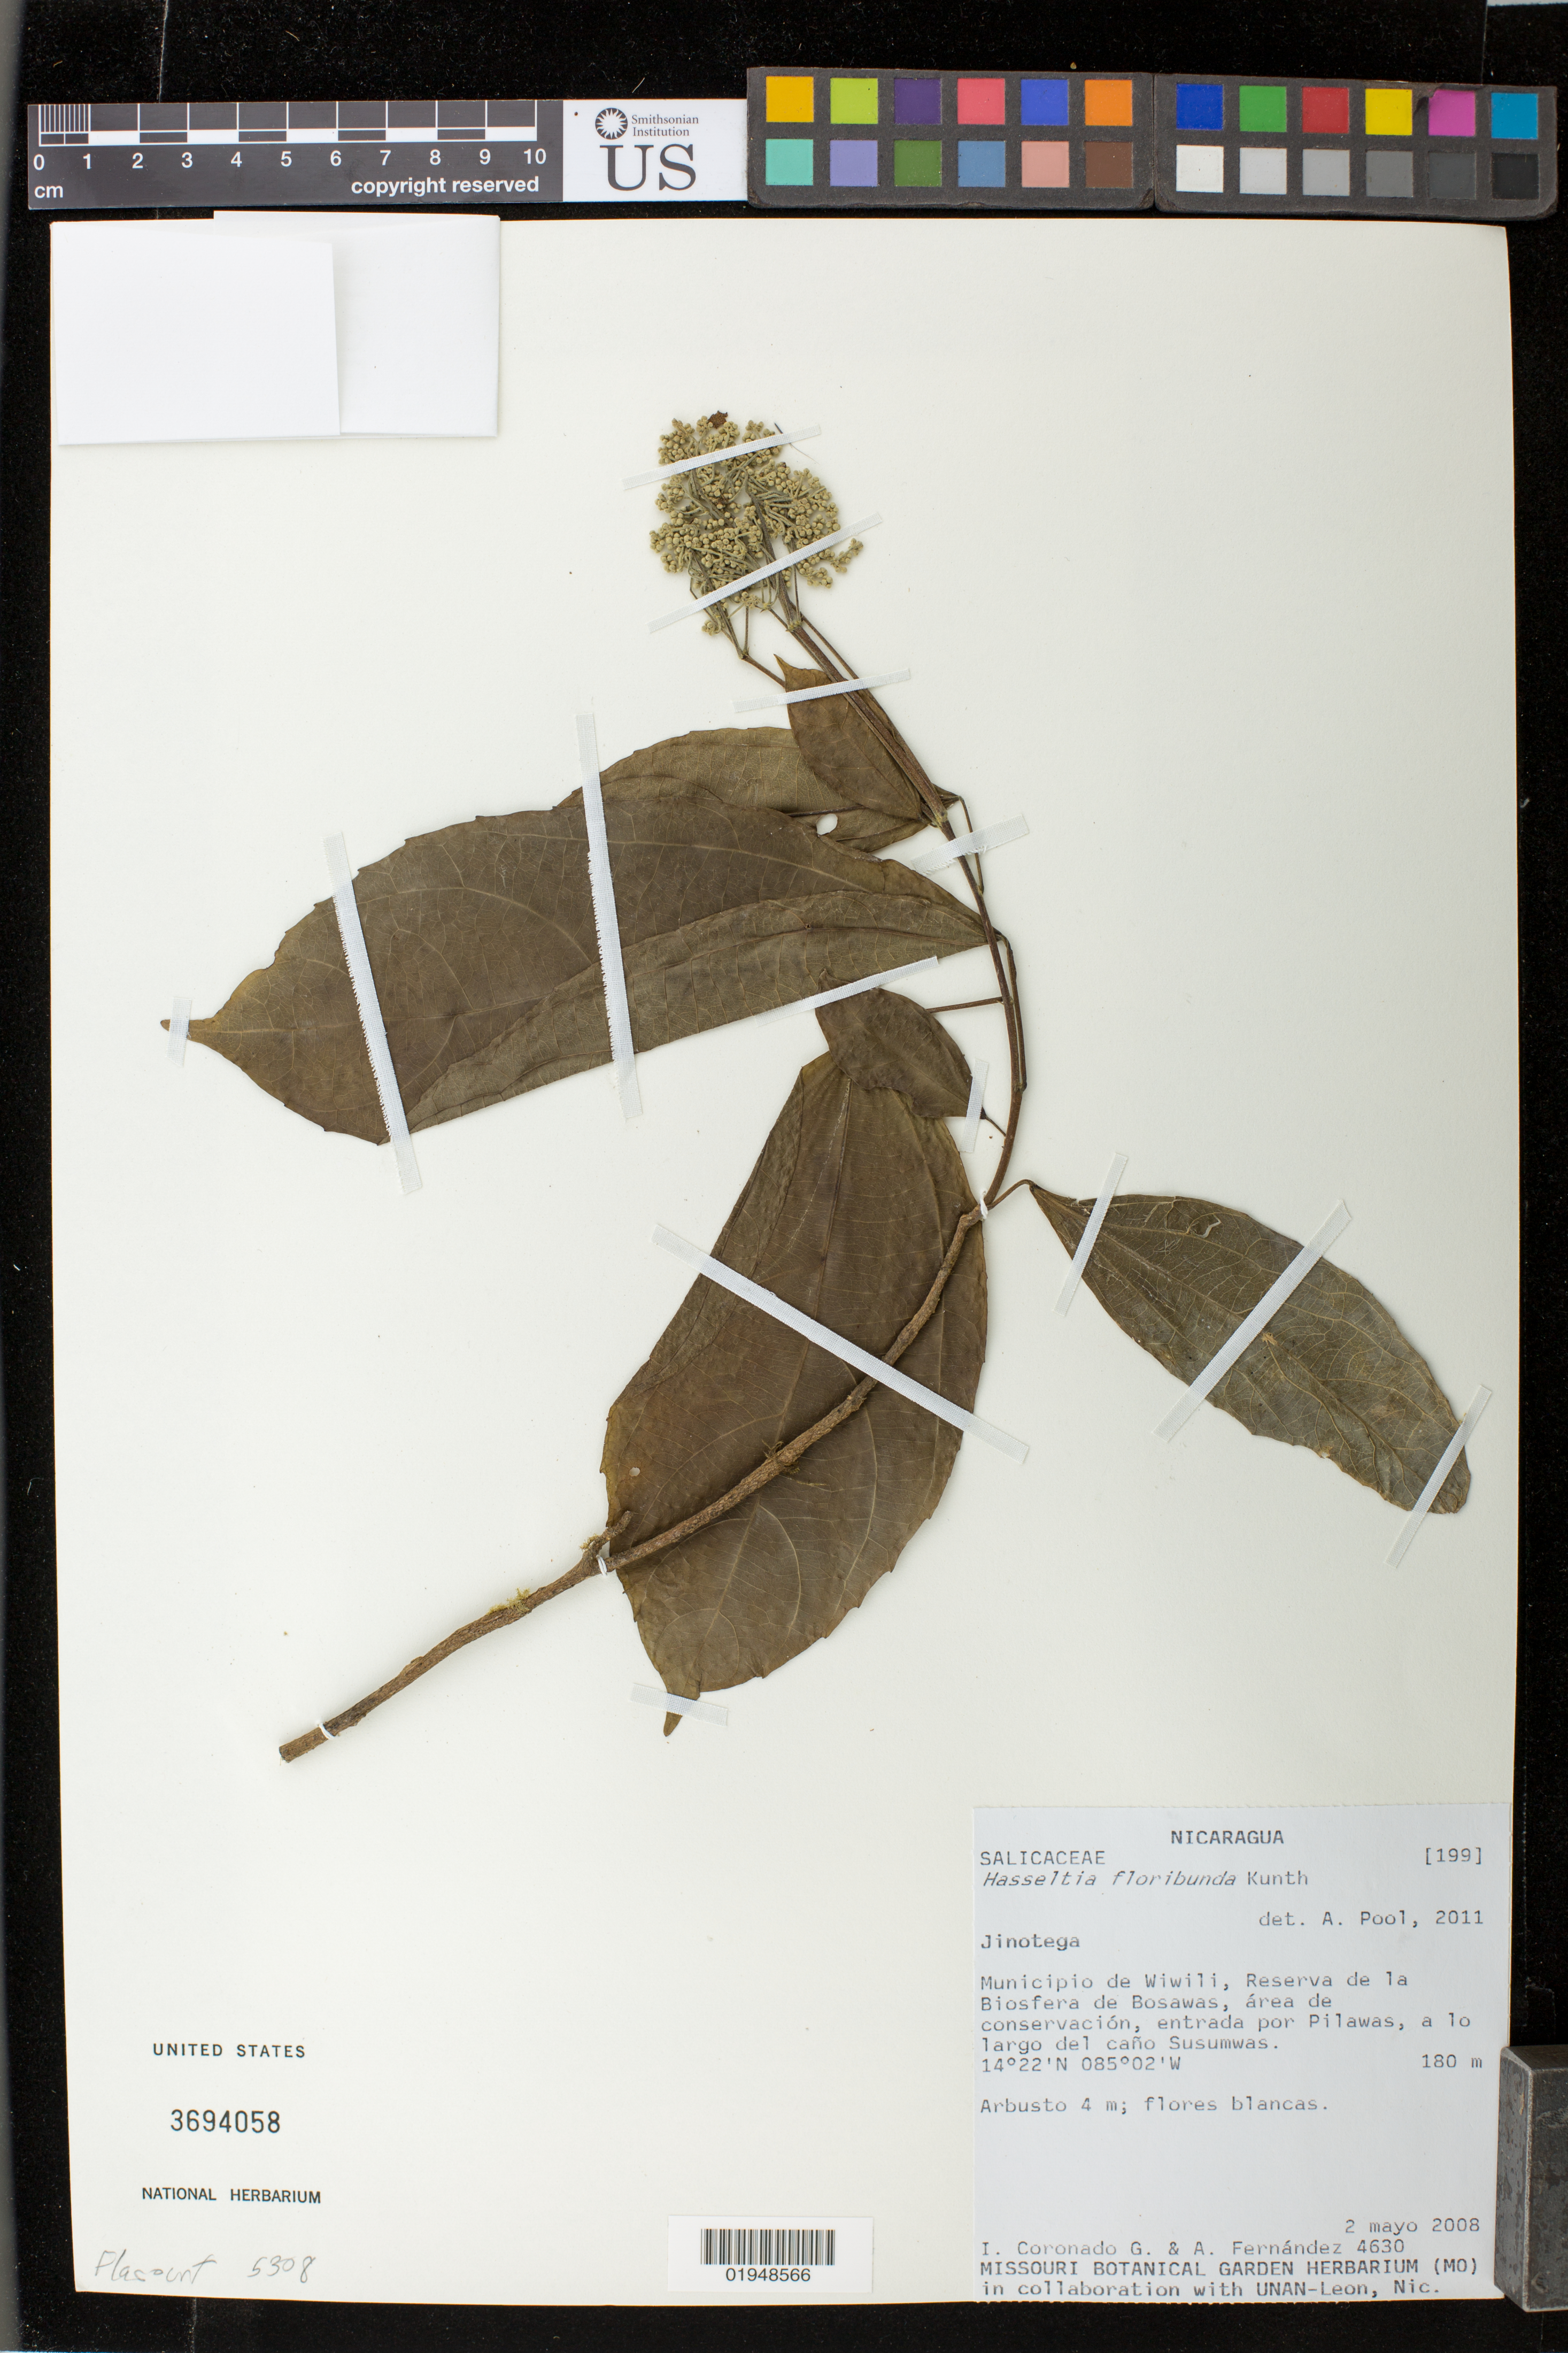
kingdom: Plantae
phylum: Tracheophyta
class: Magnoliopsida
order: Malpighiales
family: Salicaceae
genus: Hasseltia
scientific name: Hasseltia floribunda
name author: Kunth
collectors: I. Coronado & A. Fernández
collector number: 4630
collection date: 2008-05-02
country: Nicaragua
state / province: Jinotega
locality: Municipio de Wiwili, Reserva de la Biosfera de Bosawas, area de conservacion, entrada por Pilawas, a lo largo del cano Susumwas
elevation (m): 180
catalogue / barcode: US 3694058